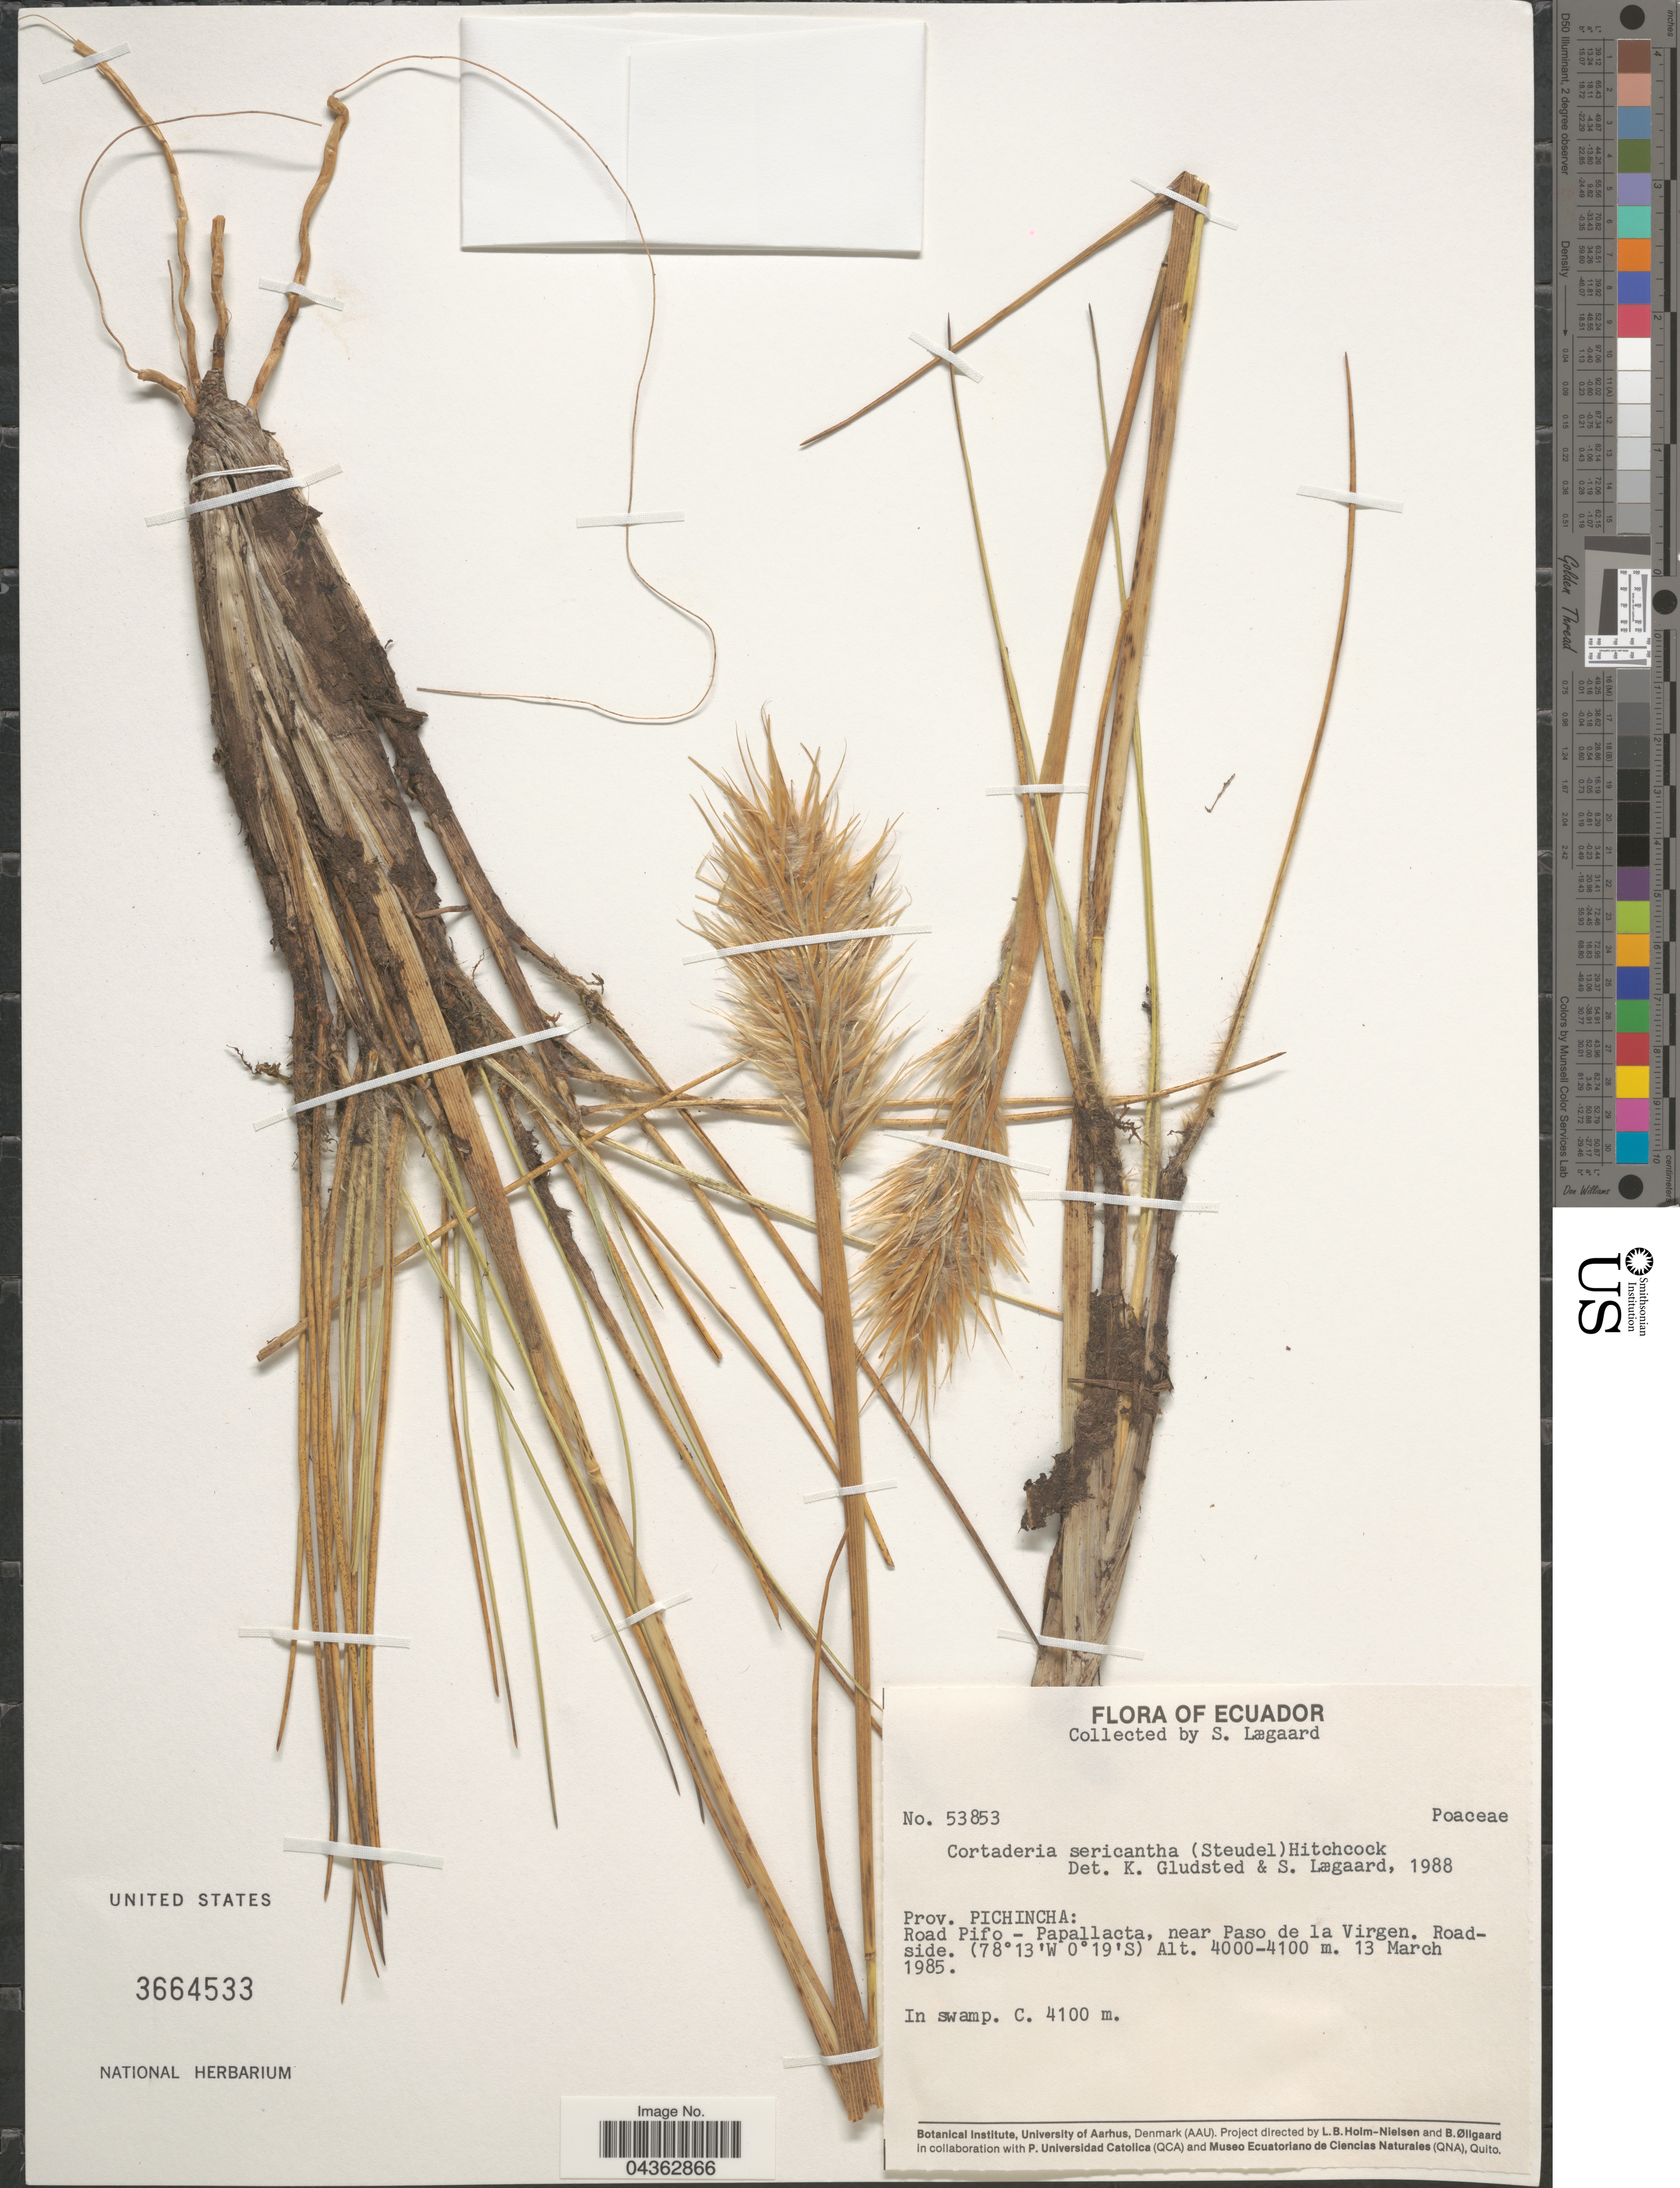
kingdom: Plantae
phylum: Tracheophyta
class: Liliopsida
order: Poales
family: Poaceae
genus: Cortaderia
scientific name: Cortaderia sericantha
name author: (Steud.) Hitchc.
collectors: S. Lægaard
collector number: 53853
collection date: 1985-03-13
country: Ecuador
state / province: Pichincha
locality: Road Pifo - Papallacta, near Paso de la Virgen. Roadside.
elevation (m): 4000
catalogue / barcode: US 3664533